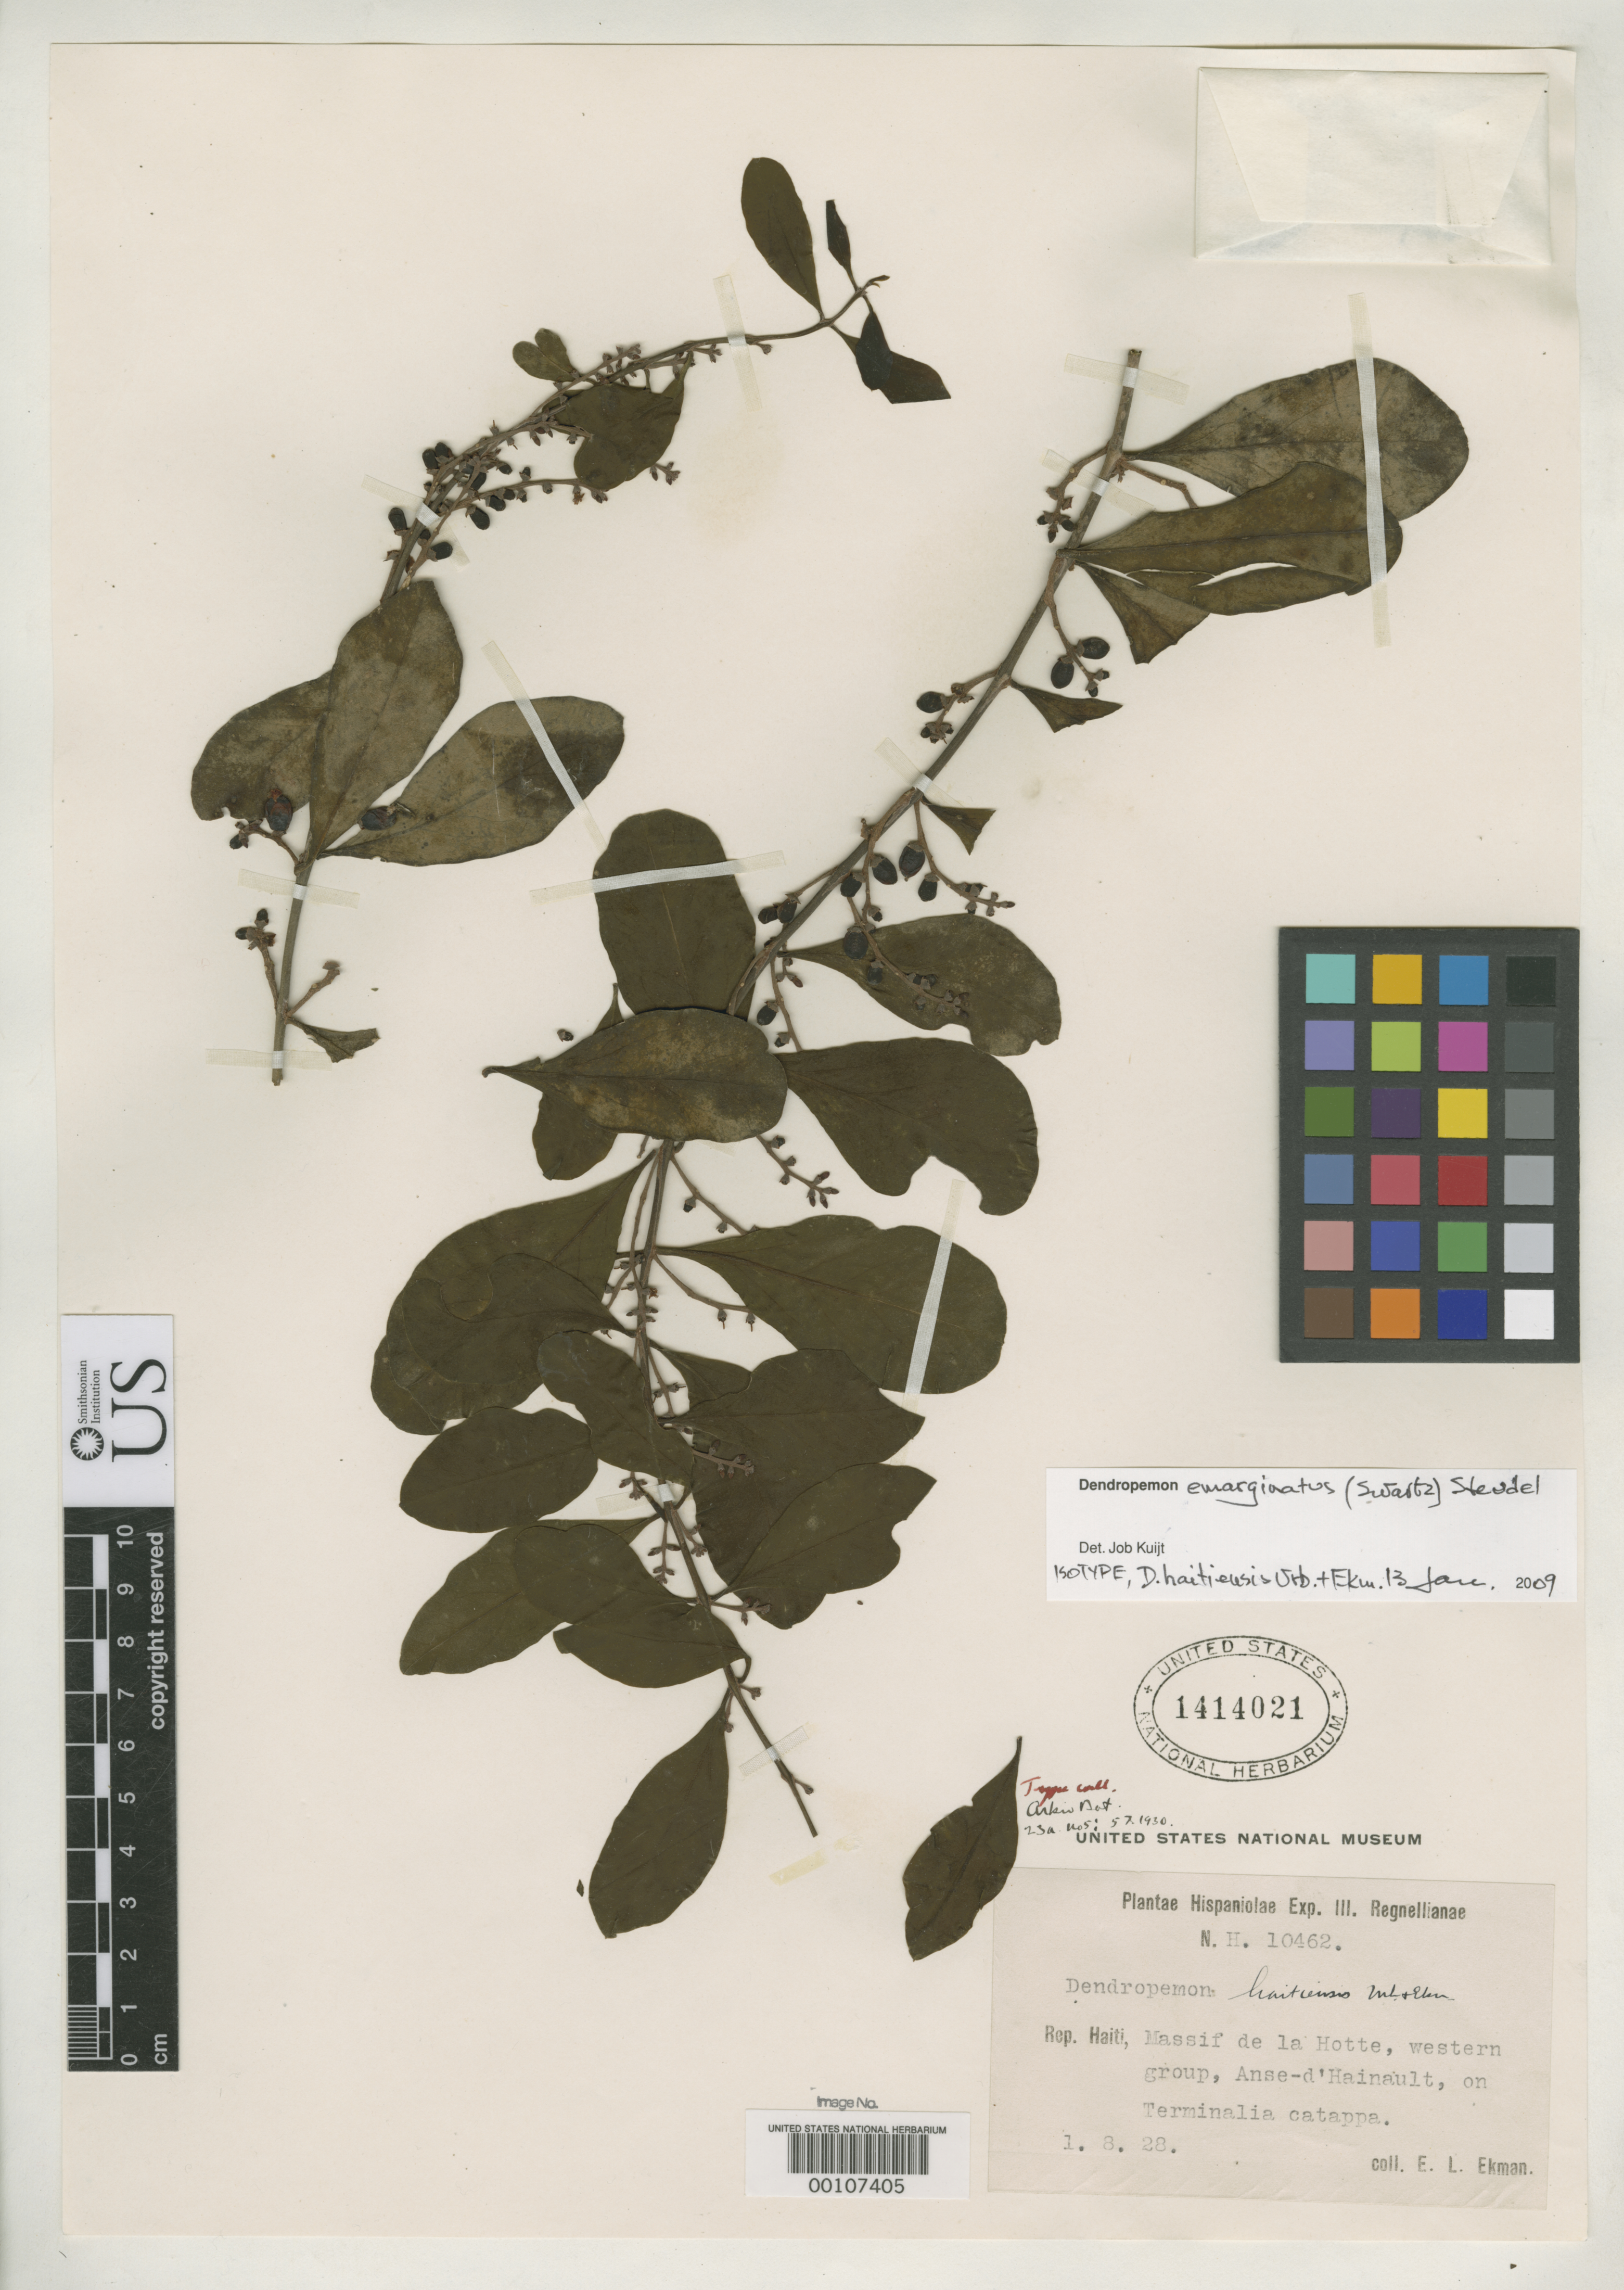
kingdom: Plantae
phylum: Tracheophyta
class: Magnoliopsida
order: Santalales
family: Loranthaceae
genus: Dendropemon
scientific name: Dendropemon haitiensis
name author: Urb. & Ekman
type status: Isotype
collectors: E. L. Ekman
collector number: H 10462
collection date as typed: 01 Aug 1928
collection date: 1928-08-01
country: Haiti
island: Hispaniola Island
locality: Massif de La Hotte, Anse-d'Hainault.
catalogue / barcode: US 1414021